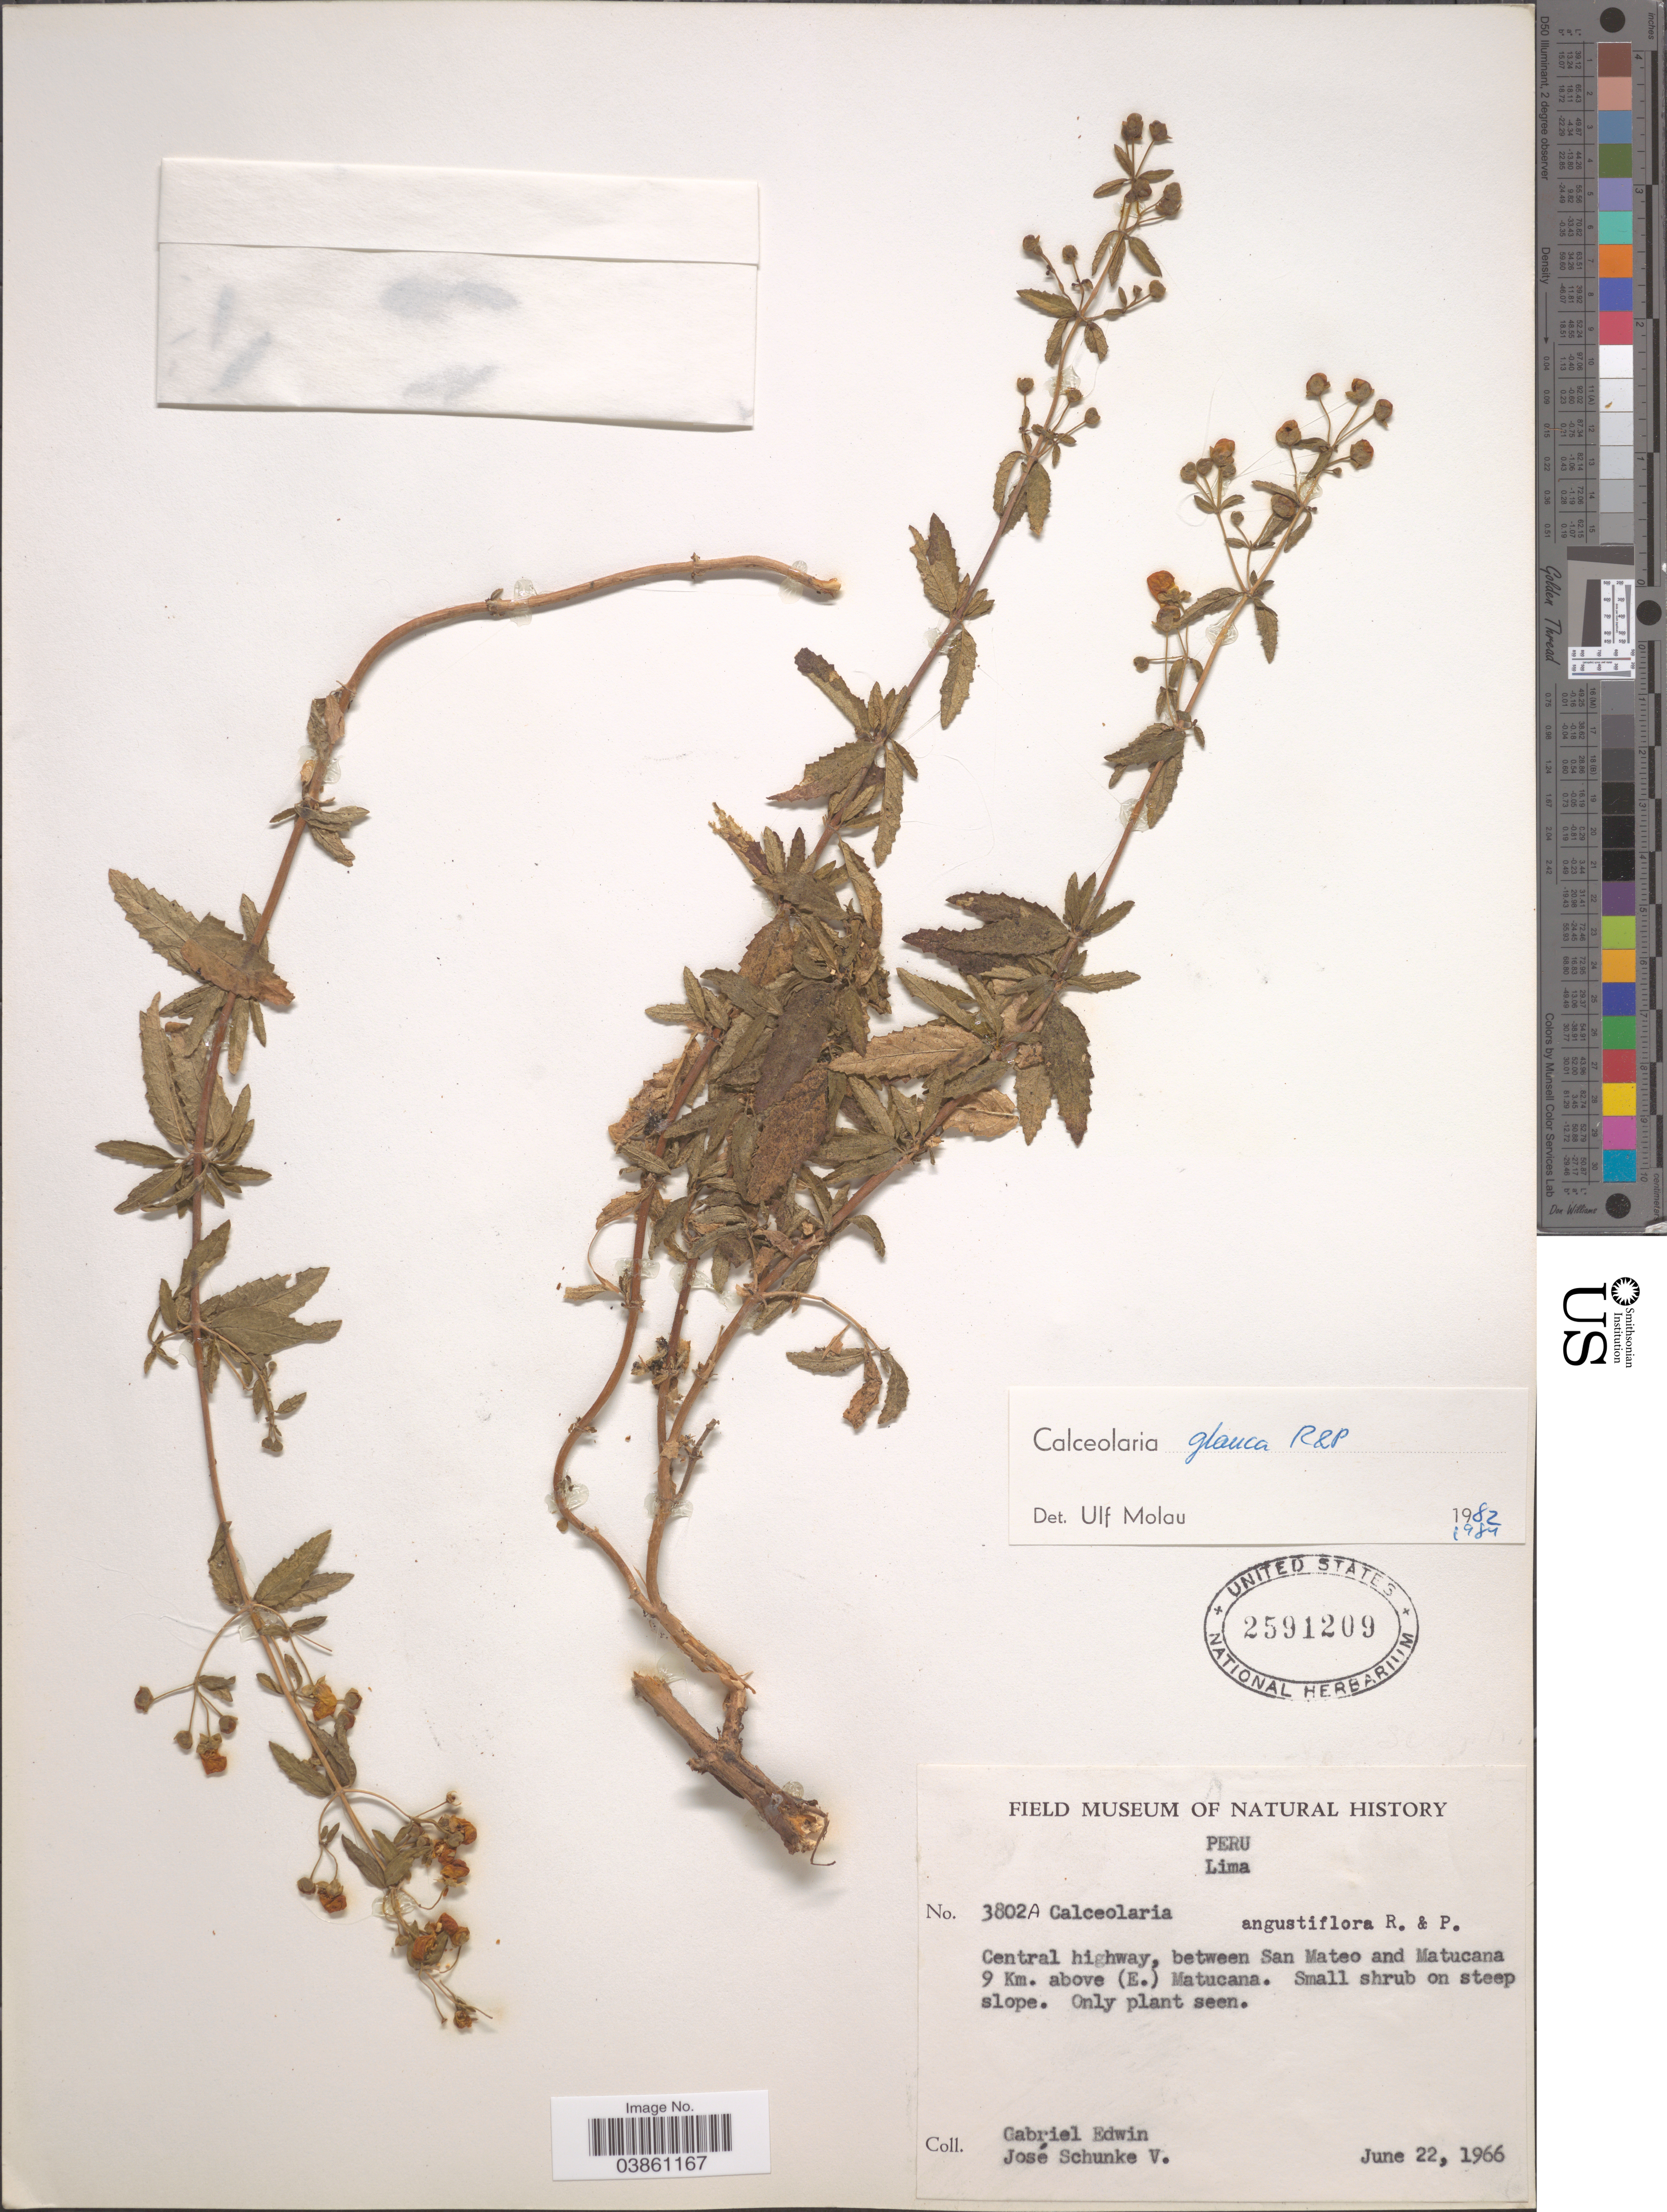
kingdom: Plantae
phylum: Tracheophyta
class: Magnoliopsida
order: Lamiales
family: Calceolariaceae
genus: Calceolaria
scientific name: Calceolaria glauca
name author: Ruiz & Pav.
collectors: G. Edwin & J. Schunke Vigo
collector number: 3802A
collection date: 1966-06-22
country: Peru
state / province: Lima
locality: Central highway, between San Mateo and Matucana 9 Km. above (E.) Matucana.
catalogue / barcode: US 2591209